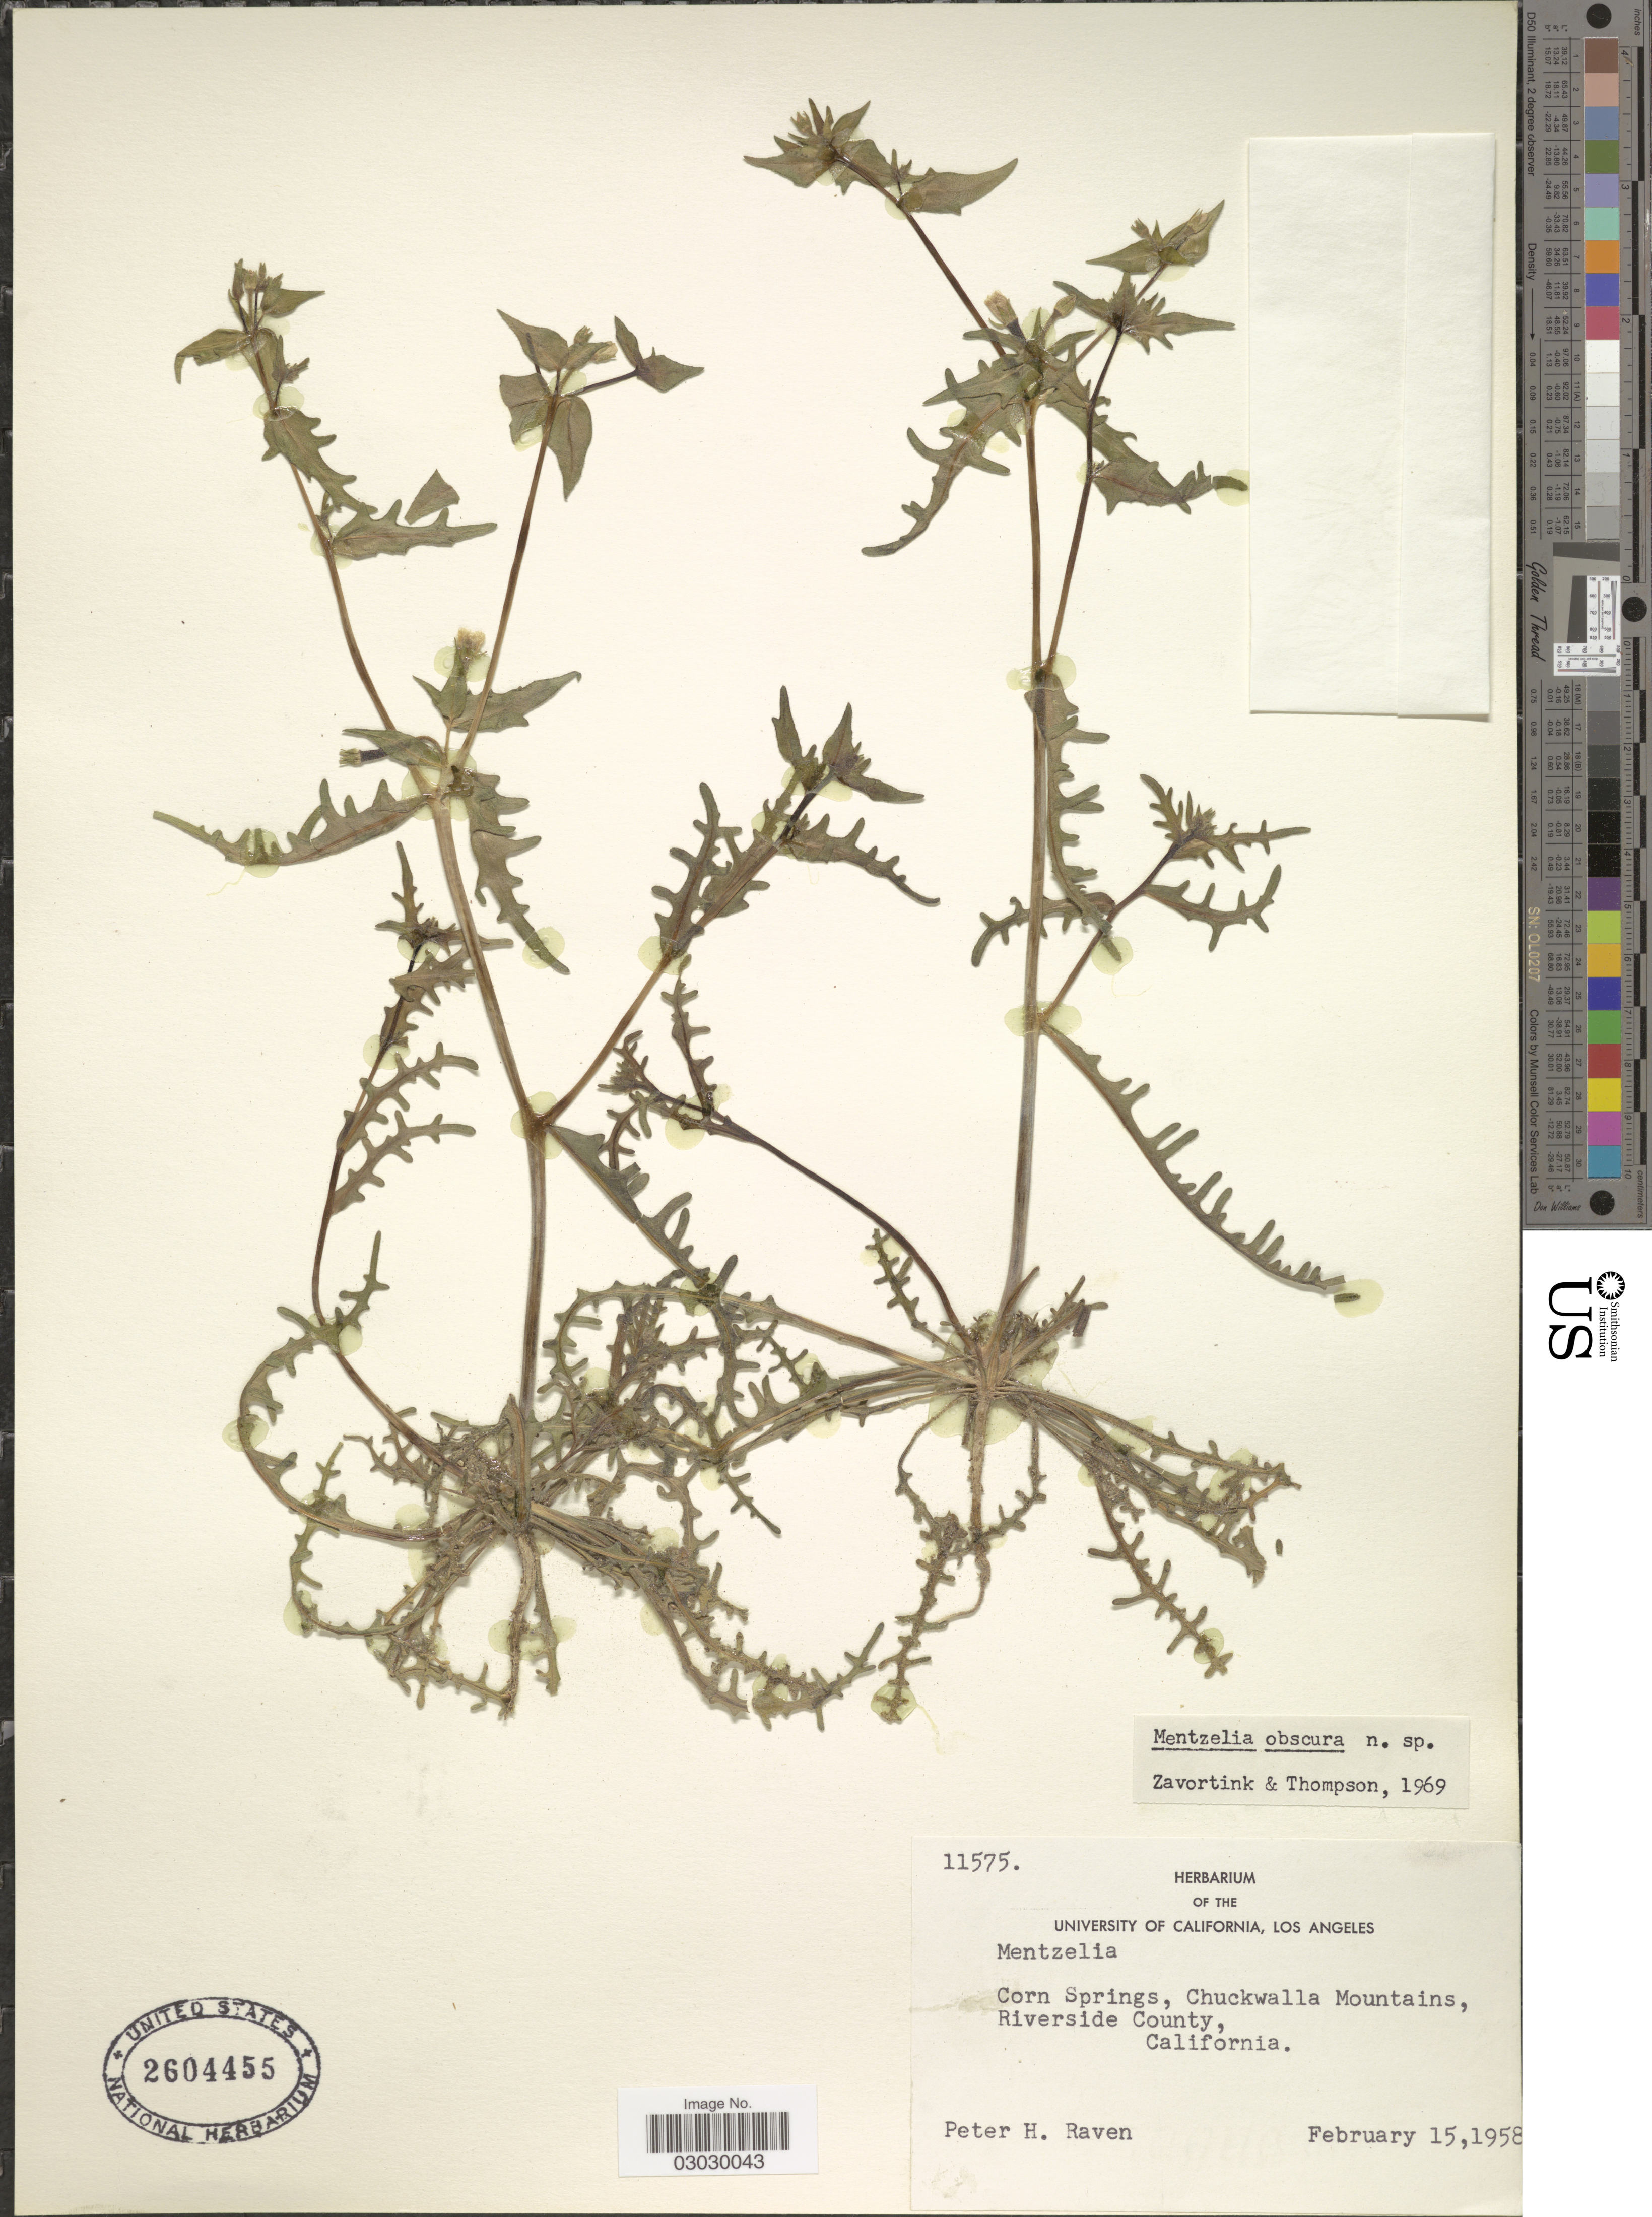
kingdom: Plantae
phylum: Tracheophyta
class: Magnoliopsida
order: Cornales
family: Loasaceae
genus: Mentzelia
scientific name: Mentzelia obscura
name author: H.J. Thomps. & J.E. Roberts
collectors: P. Raven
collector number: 11575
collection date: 1958-02-15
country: United States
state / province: California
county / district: Riverside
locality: Corn Springs, Chuckwalla Mountains, Riverside County.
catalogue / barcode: US 2604455